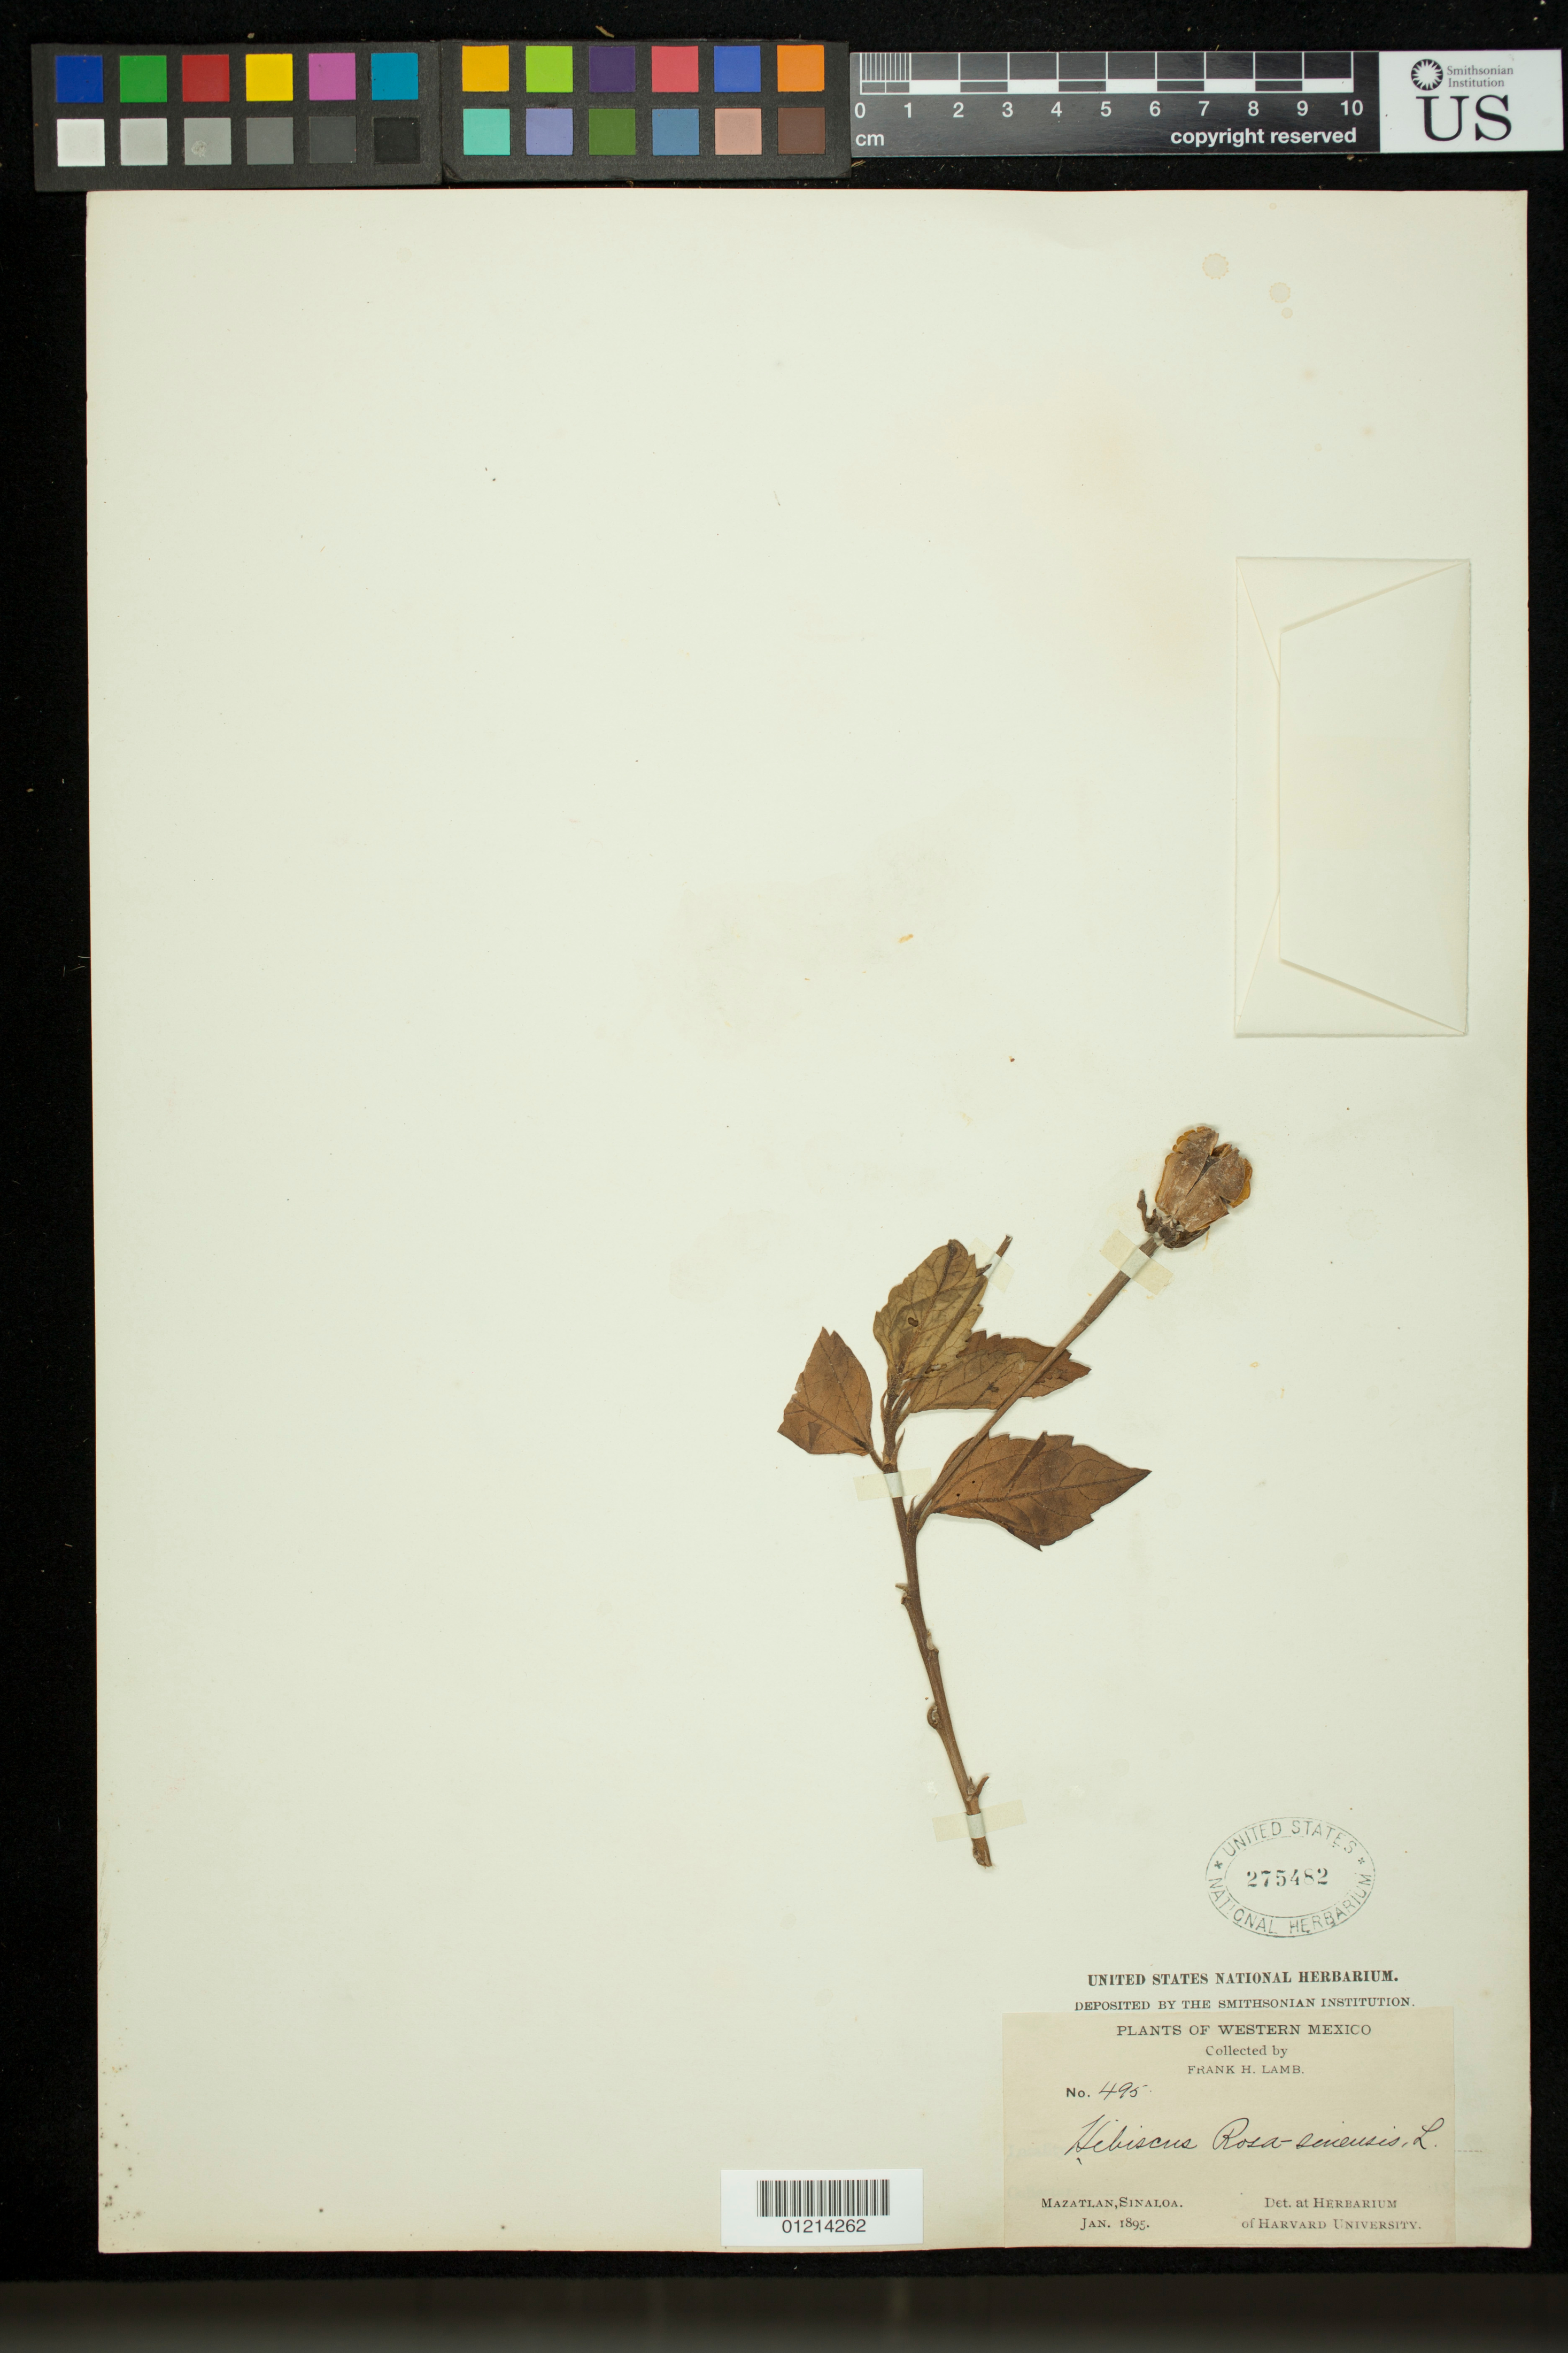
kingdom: Plantae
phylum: Tracheophyta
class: Magnoliopsida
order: Malvales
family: Malvaceae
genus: Hibiscus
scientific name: Hibiscus rosa-sinensis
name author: L.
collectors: F. H. Lamb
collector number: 495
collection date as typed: Jan 1895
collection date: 1895-01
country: Mexico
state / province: Sinaloa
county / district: Mazatlán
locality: Mazatlán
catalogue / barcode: US 275482